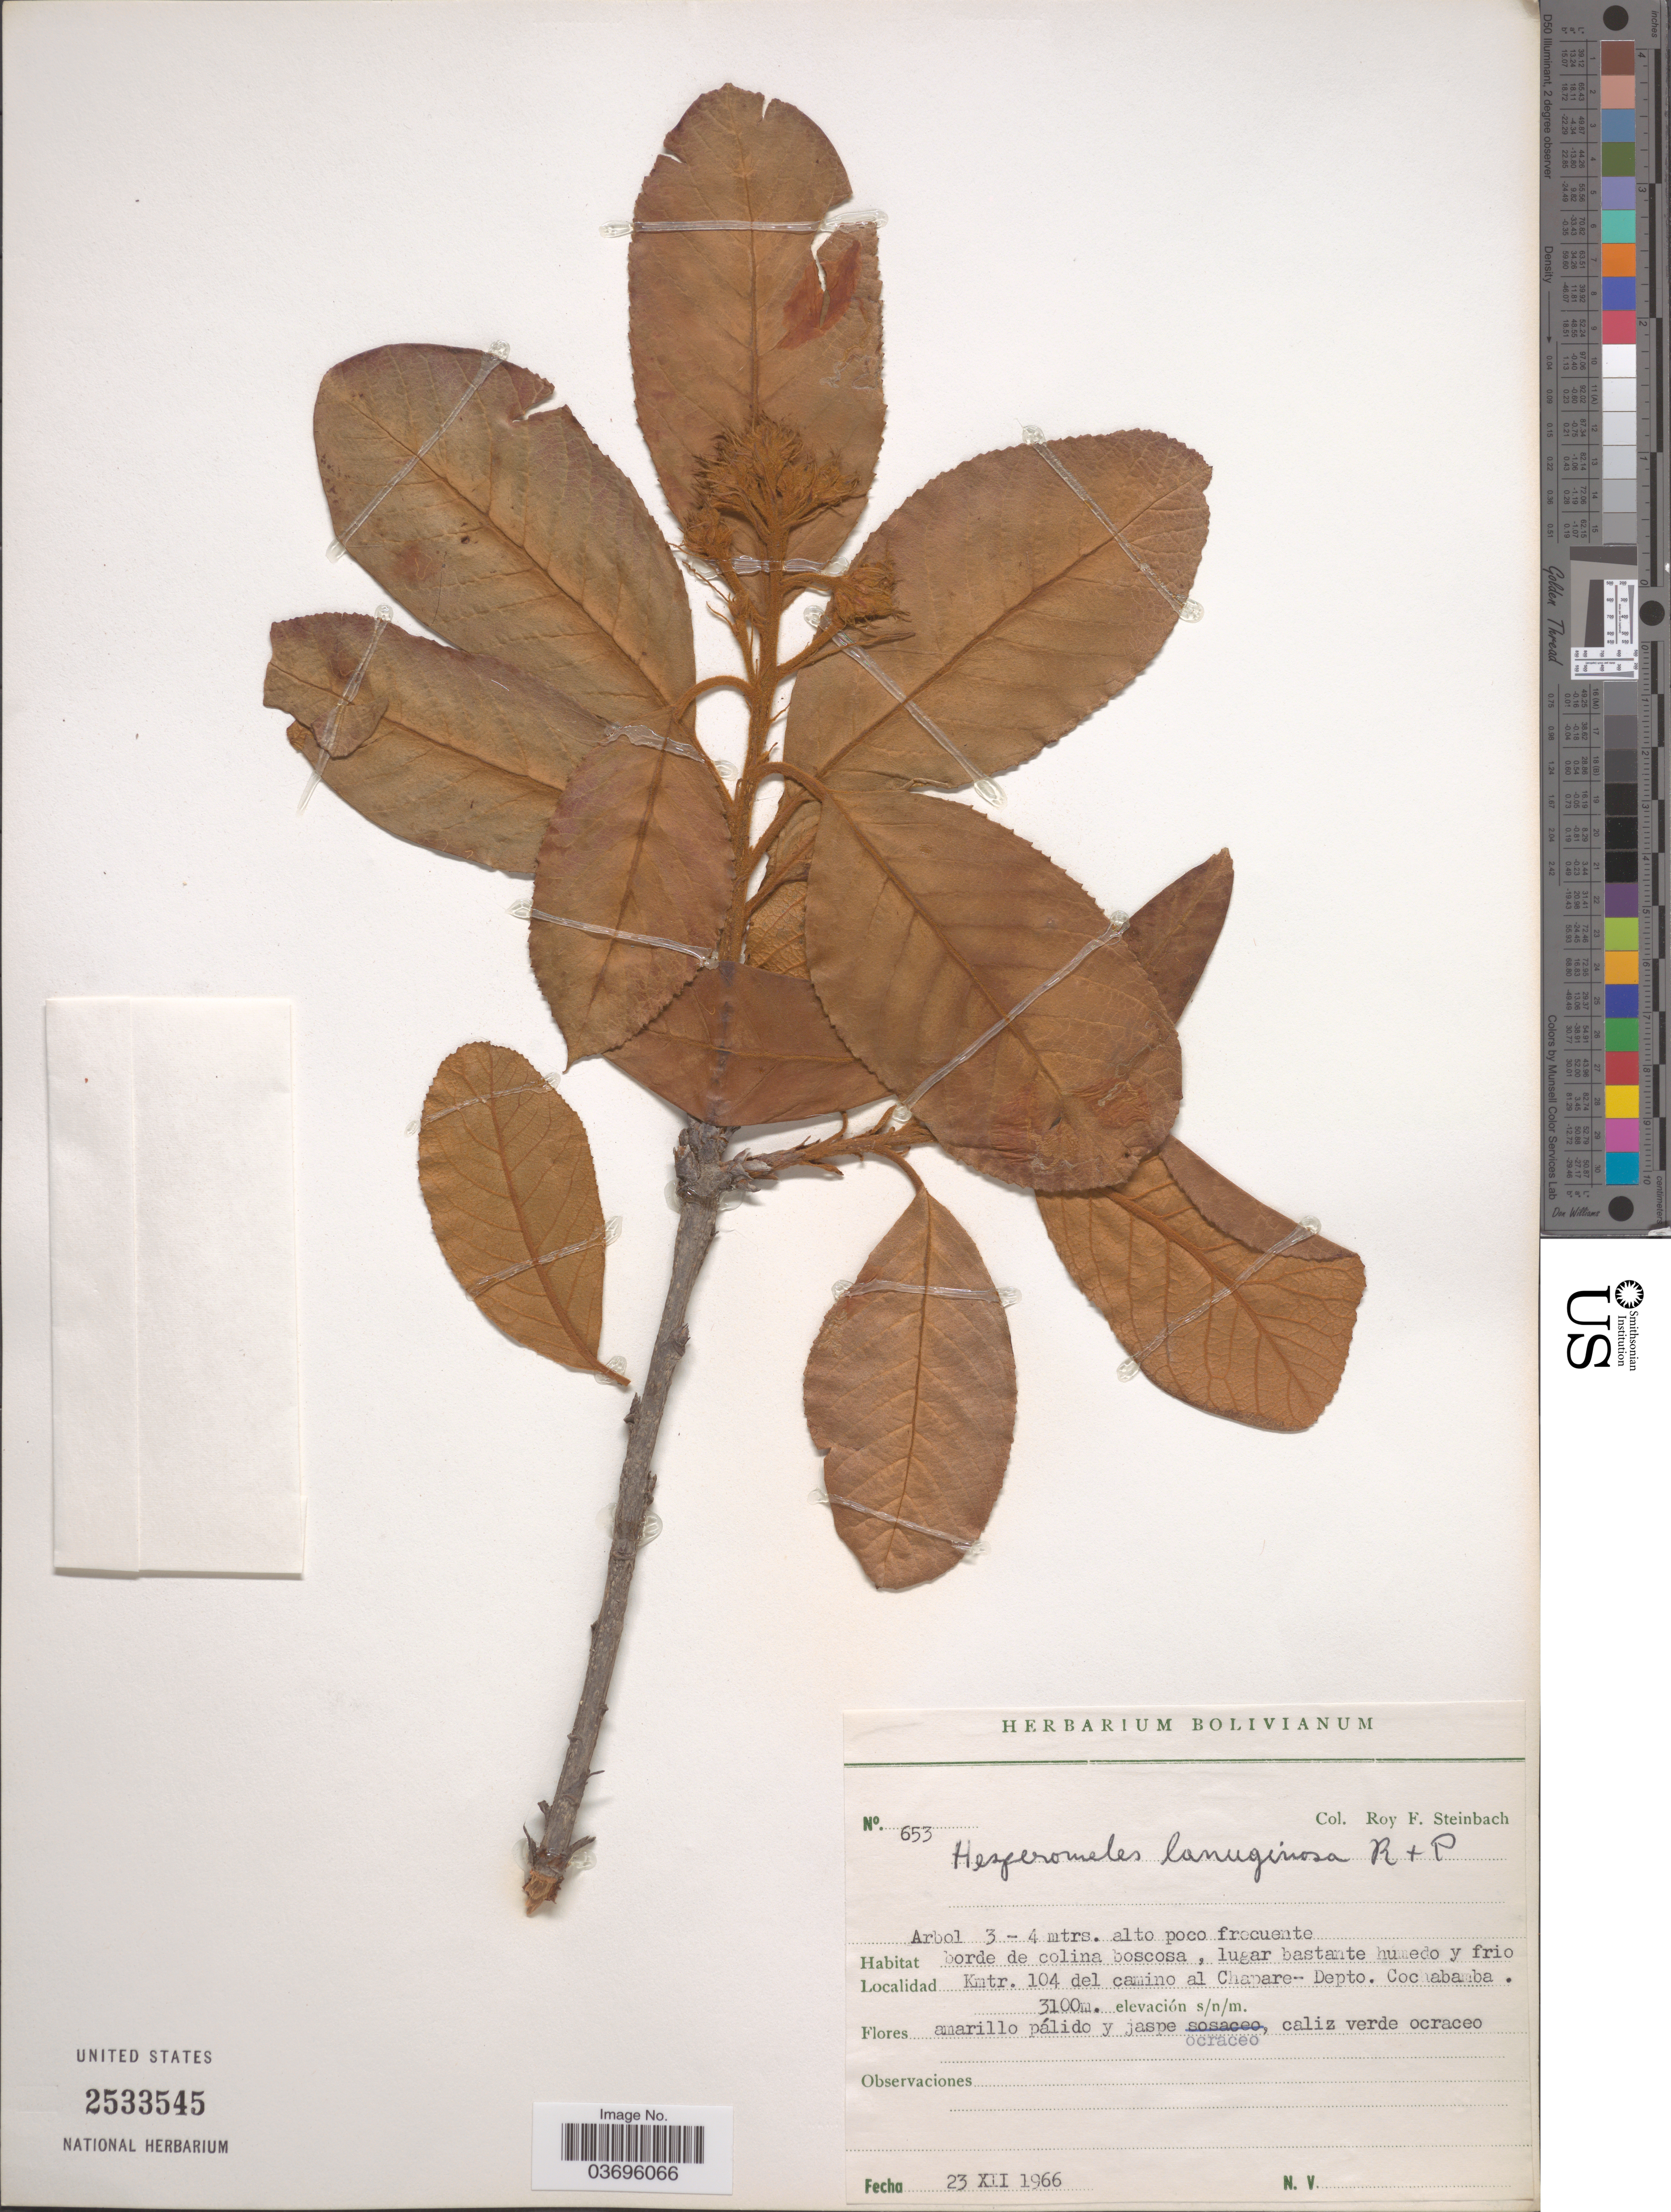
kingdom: Plantae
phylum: Tracheophyta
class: Magnoliopsida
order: Rosales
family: Rosaceae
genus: Hesperomeles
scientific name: Hesperomeles ferruginea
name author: (Juss. ex Pers.) Benth.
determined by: Gereau, R.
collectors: R. F. Steinbach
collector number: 653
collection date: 1966-12-23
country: Bolivia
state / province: Cochabamba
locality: Kmtr. 104 del camino al Chapare- Depto. Cochabamba.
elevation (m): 3100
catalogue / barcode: US 2533545